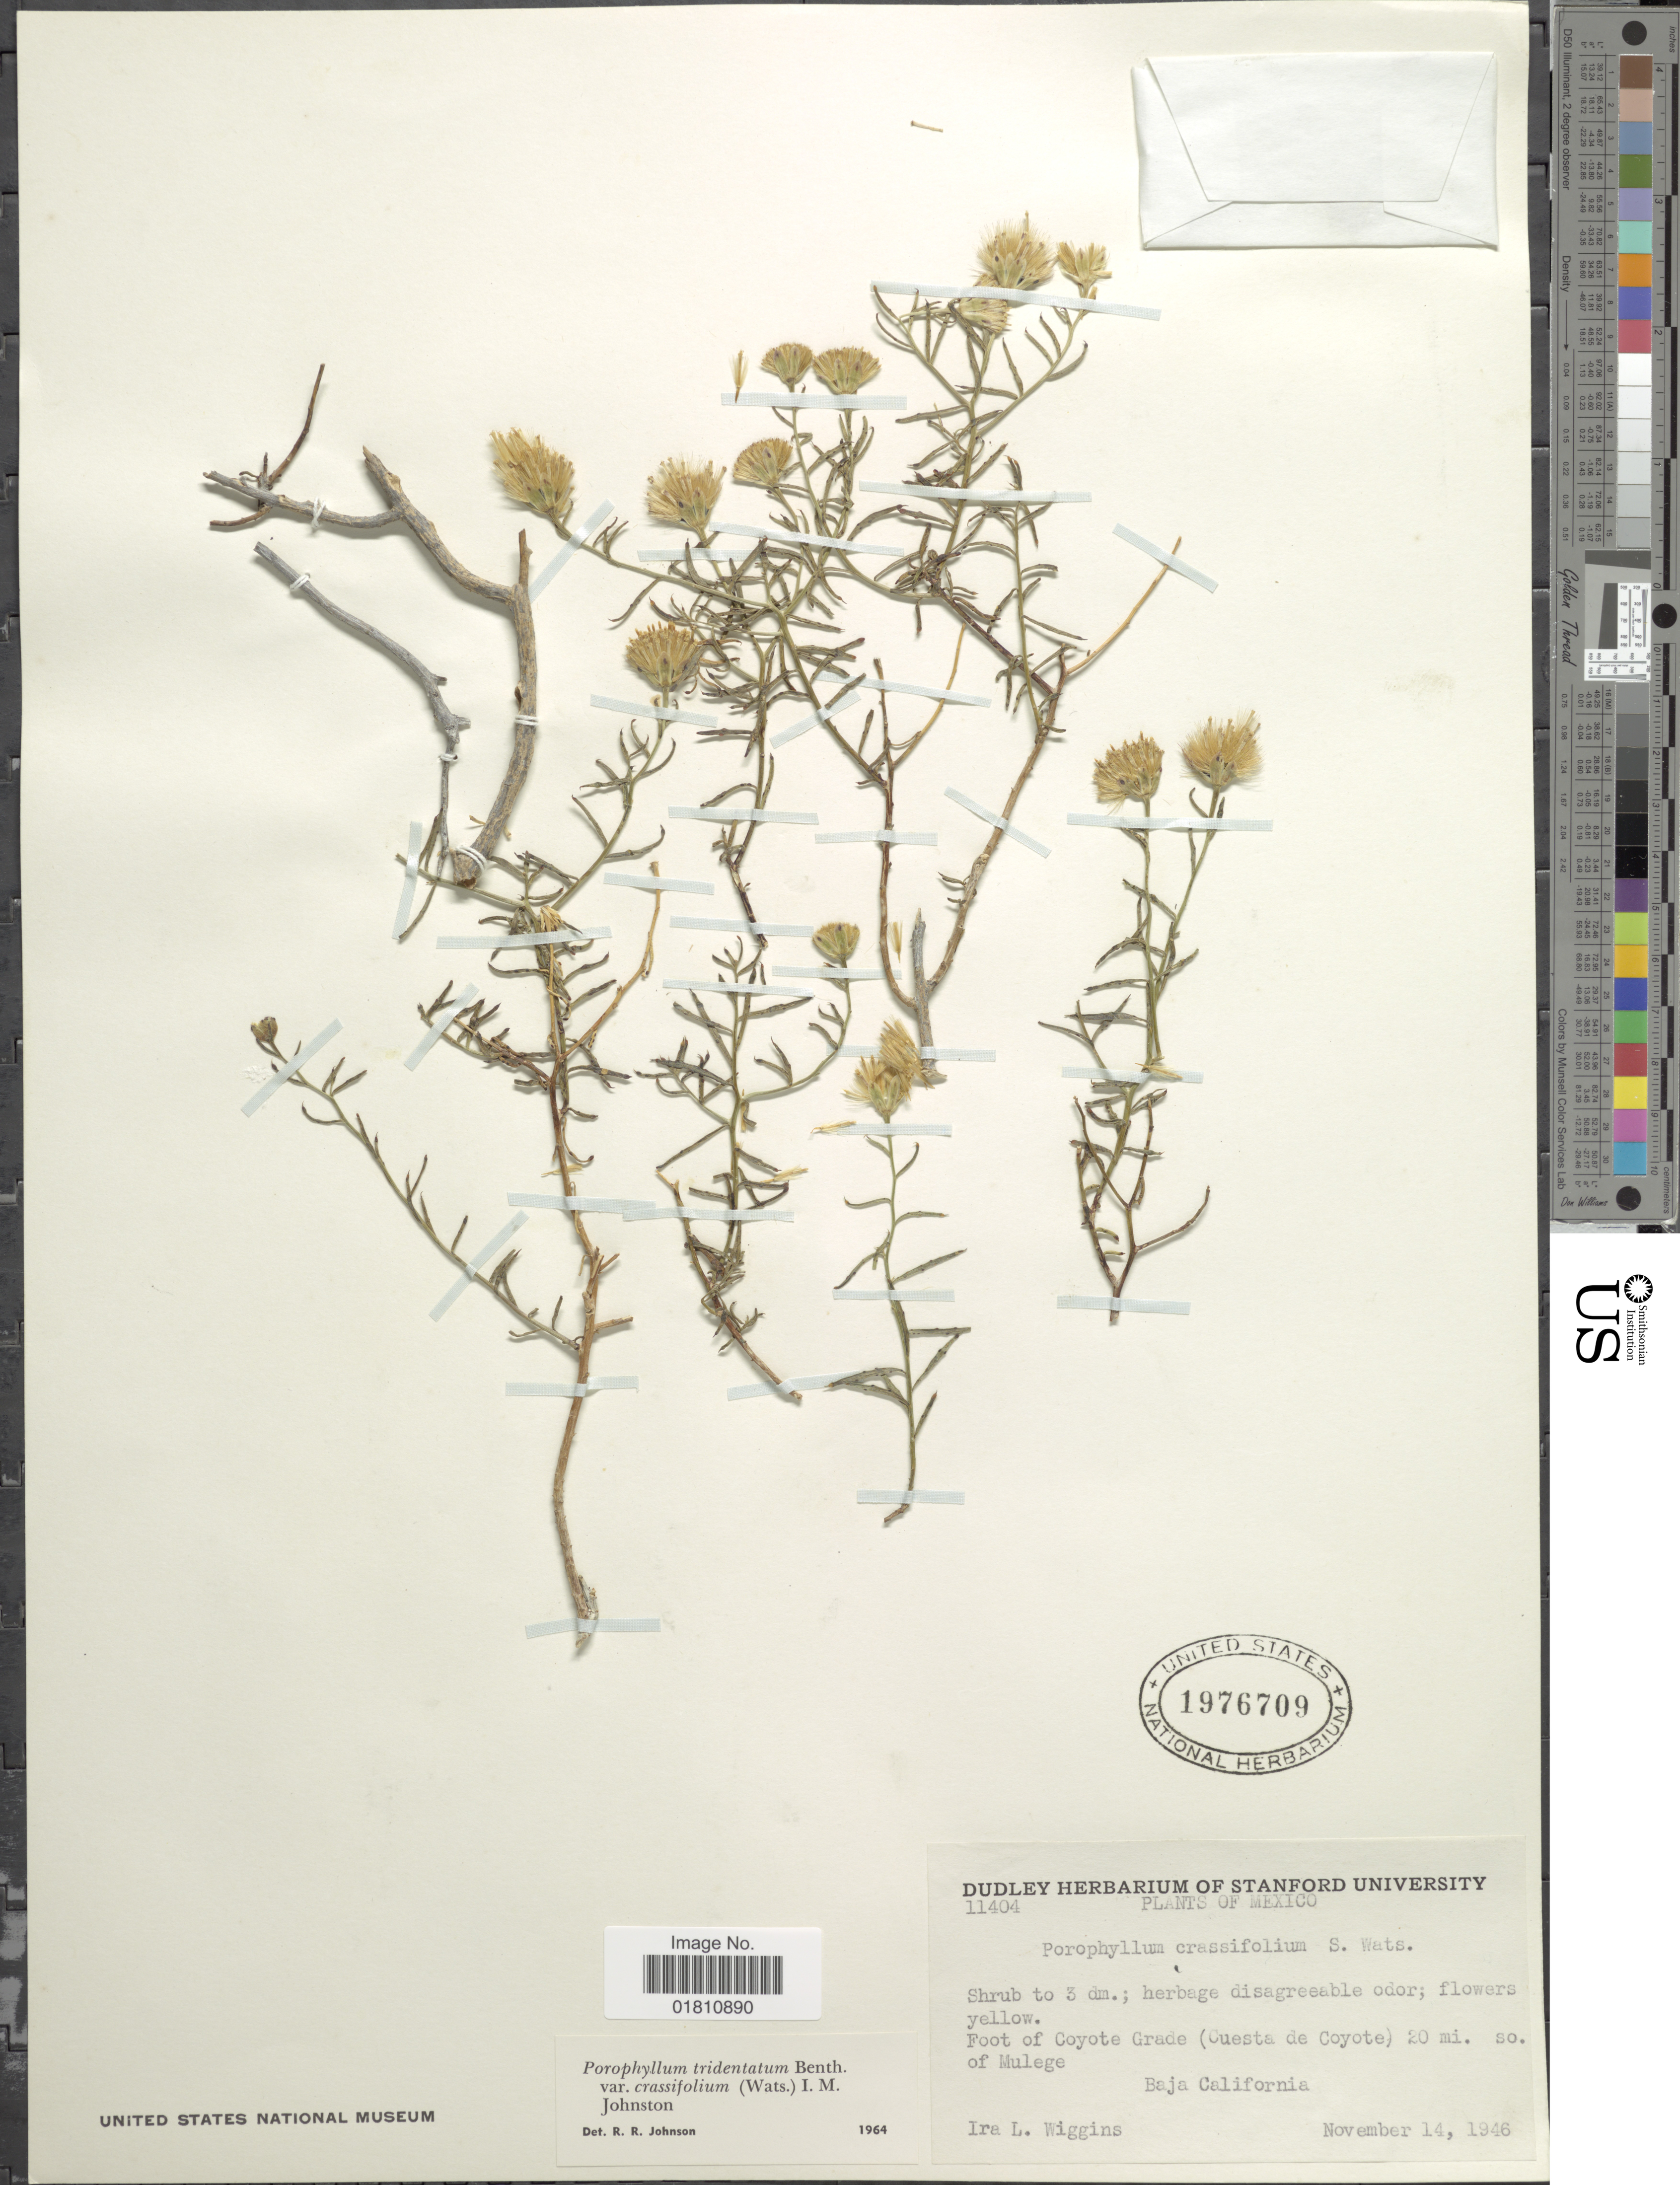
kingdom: Plantae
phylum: Tracheophyta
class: Magnoliopsida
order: Asterales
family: Asteraceae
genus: Bajacalia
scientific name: Bajacalia crassifolia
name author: (S. Watson) Loockerman et al.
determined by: Anzuinelli, M.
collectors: I. L. Wiggins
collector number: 11404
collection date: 1946-11-14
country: Mexico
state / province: Baja California Sur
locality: Foot of Coyote Grade (Cuesta de Coyote) 20 mi. so. of Mulege.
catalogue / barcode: US 1976709